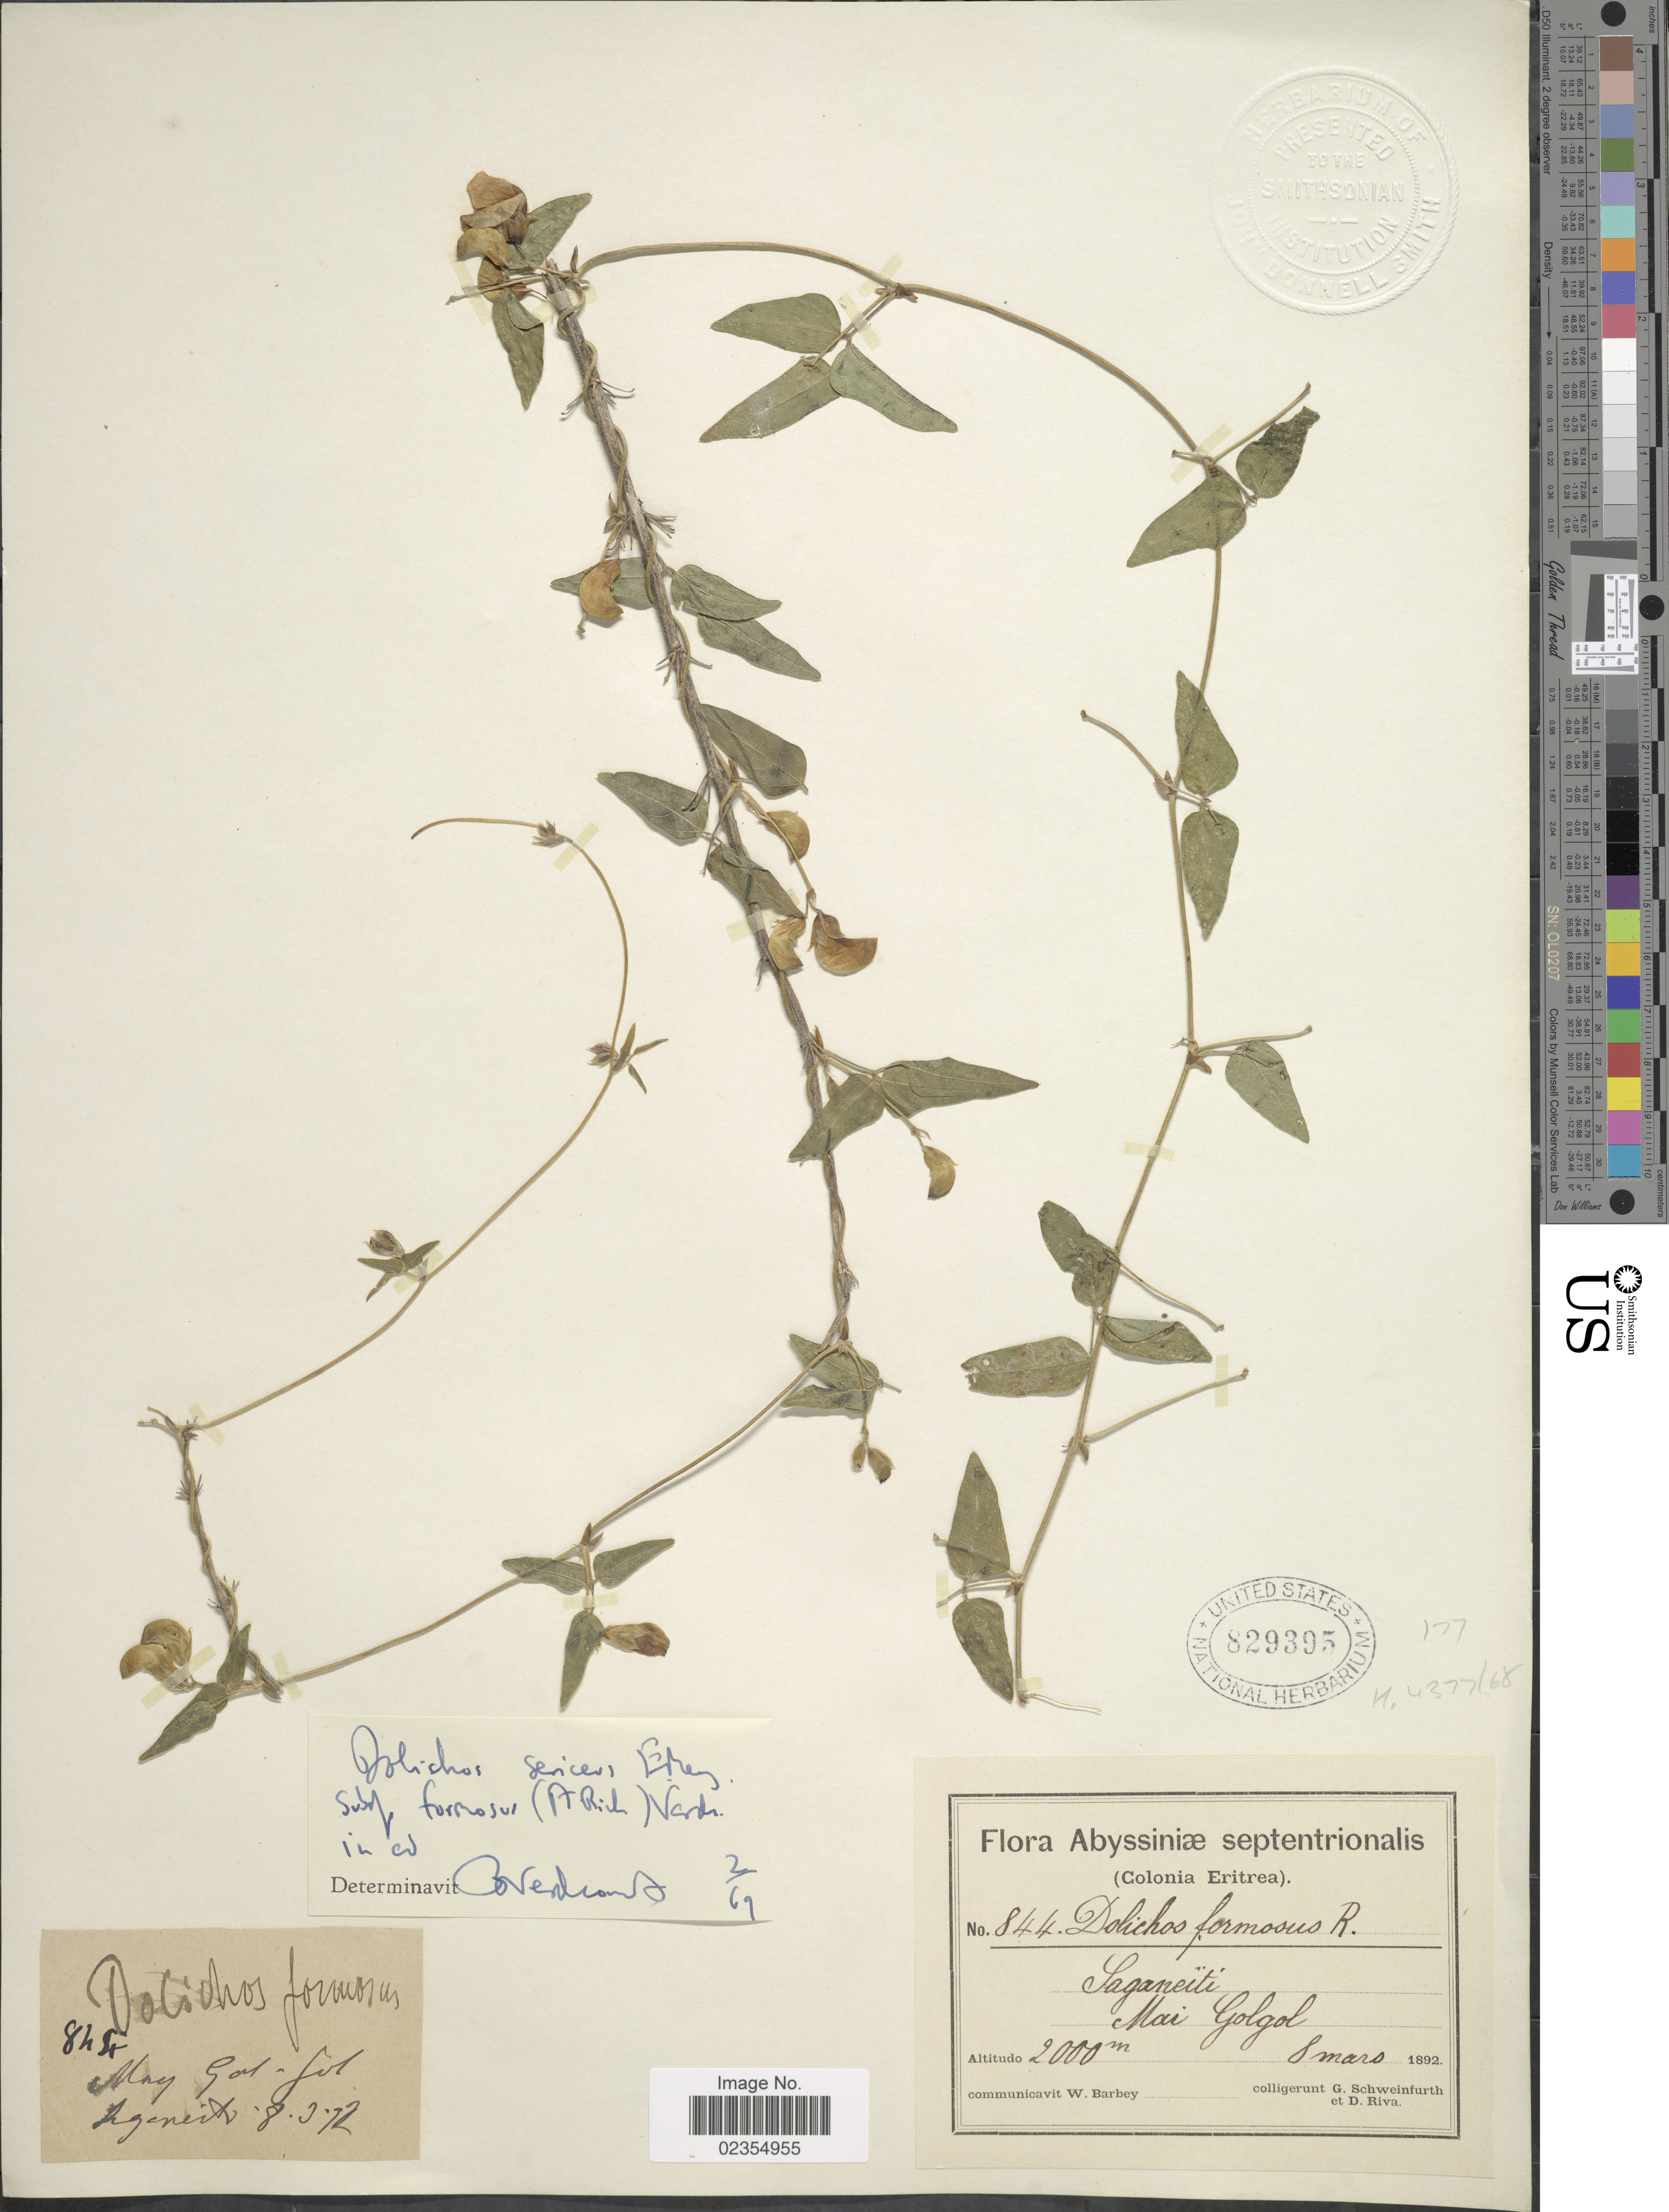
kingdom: Plantae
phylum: Tracheophyta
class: Magnoliopsida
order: Fabales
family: Fabaceae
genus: Dolichos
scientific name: Dolichos sericeus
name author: E. Mey.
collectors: G. A. Schweinfurth (herbarium) & D. Riva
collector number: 844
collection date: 1892-03-08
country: Eritrea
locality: Abyssiniae septrionalis (Colonia Eritrea), Saganeiti, mai Golgol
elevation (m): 2000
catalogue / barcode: US 529395